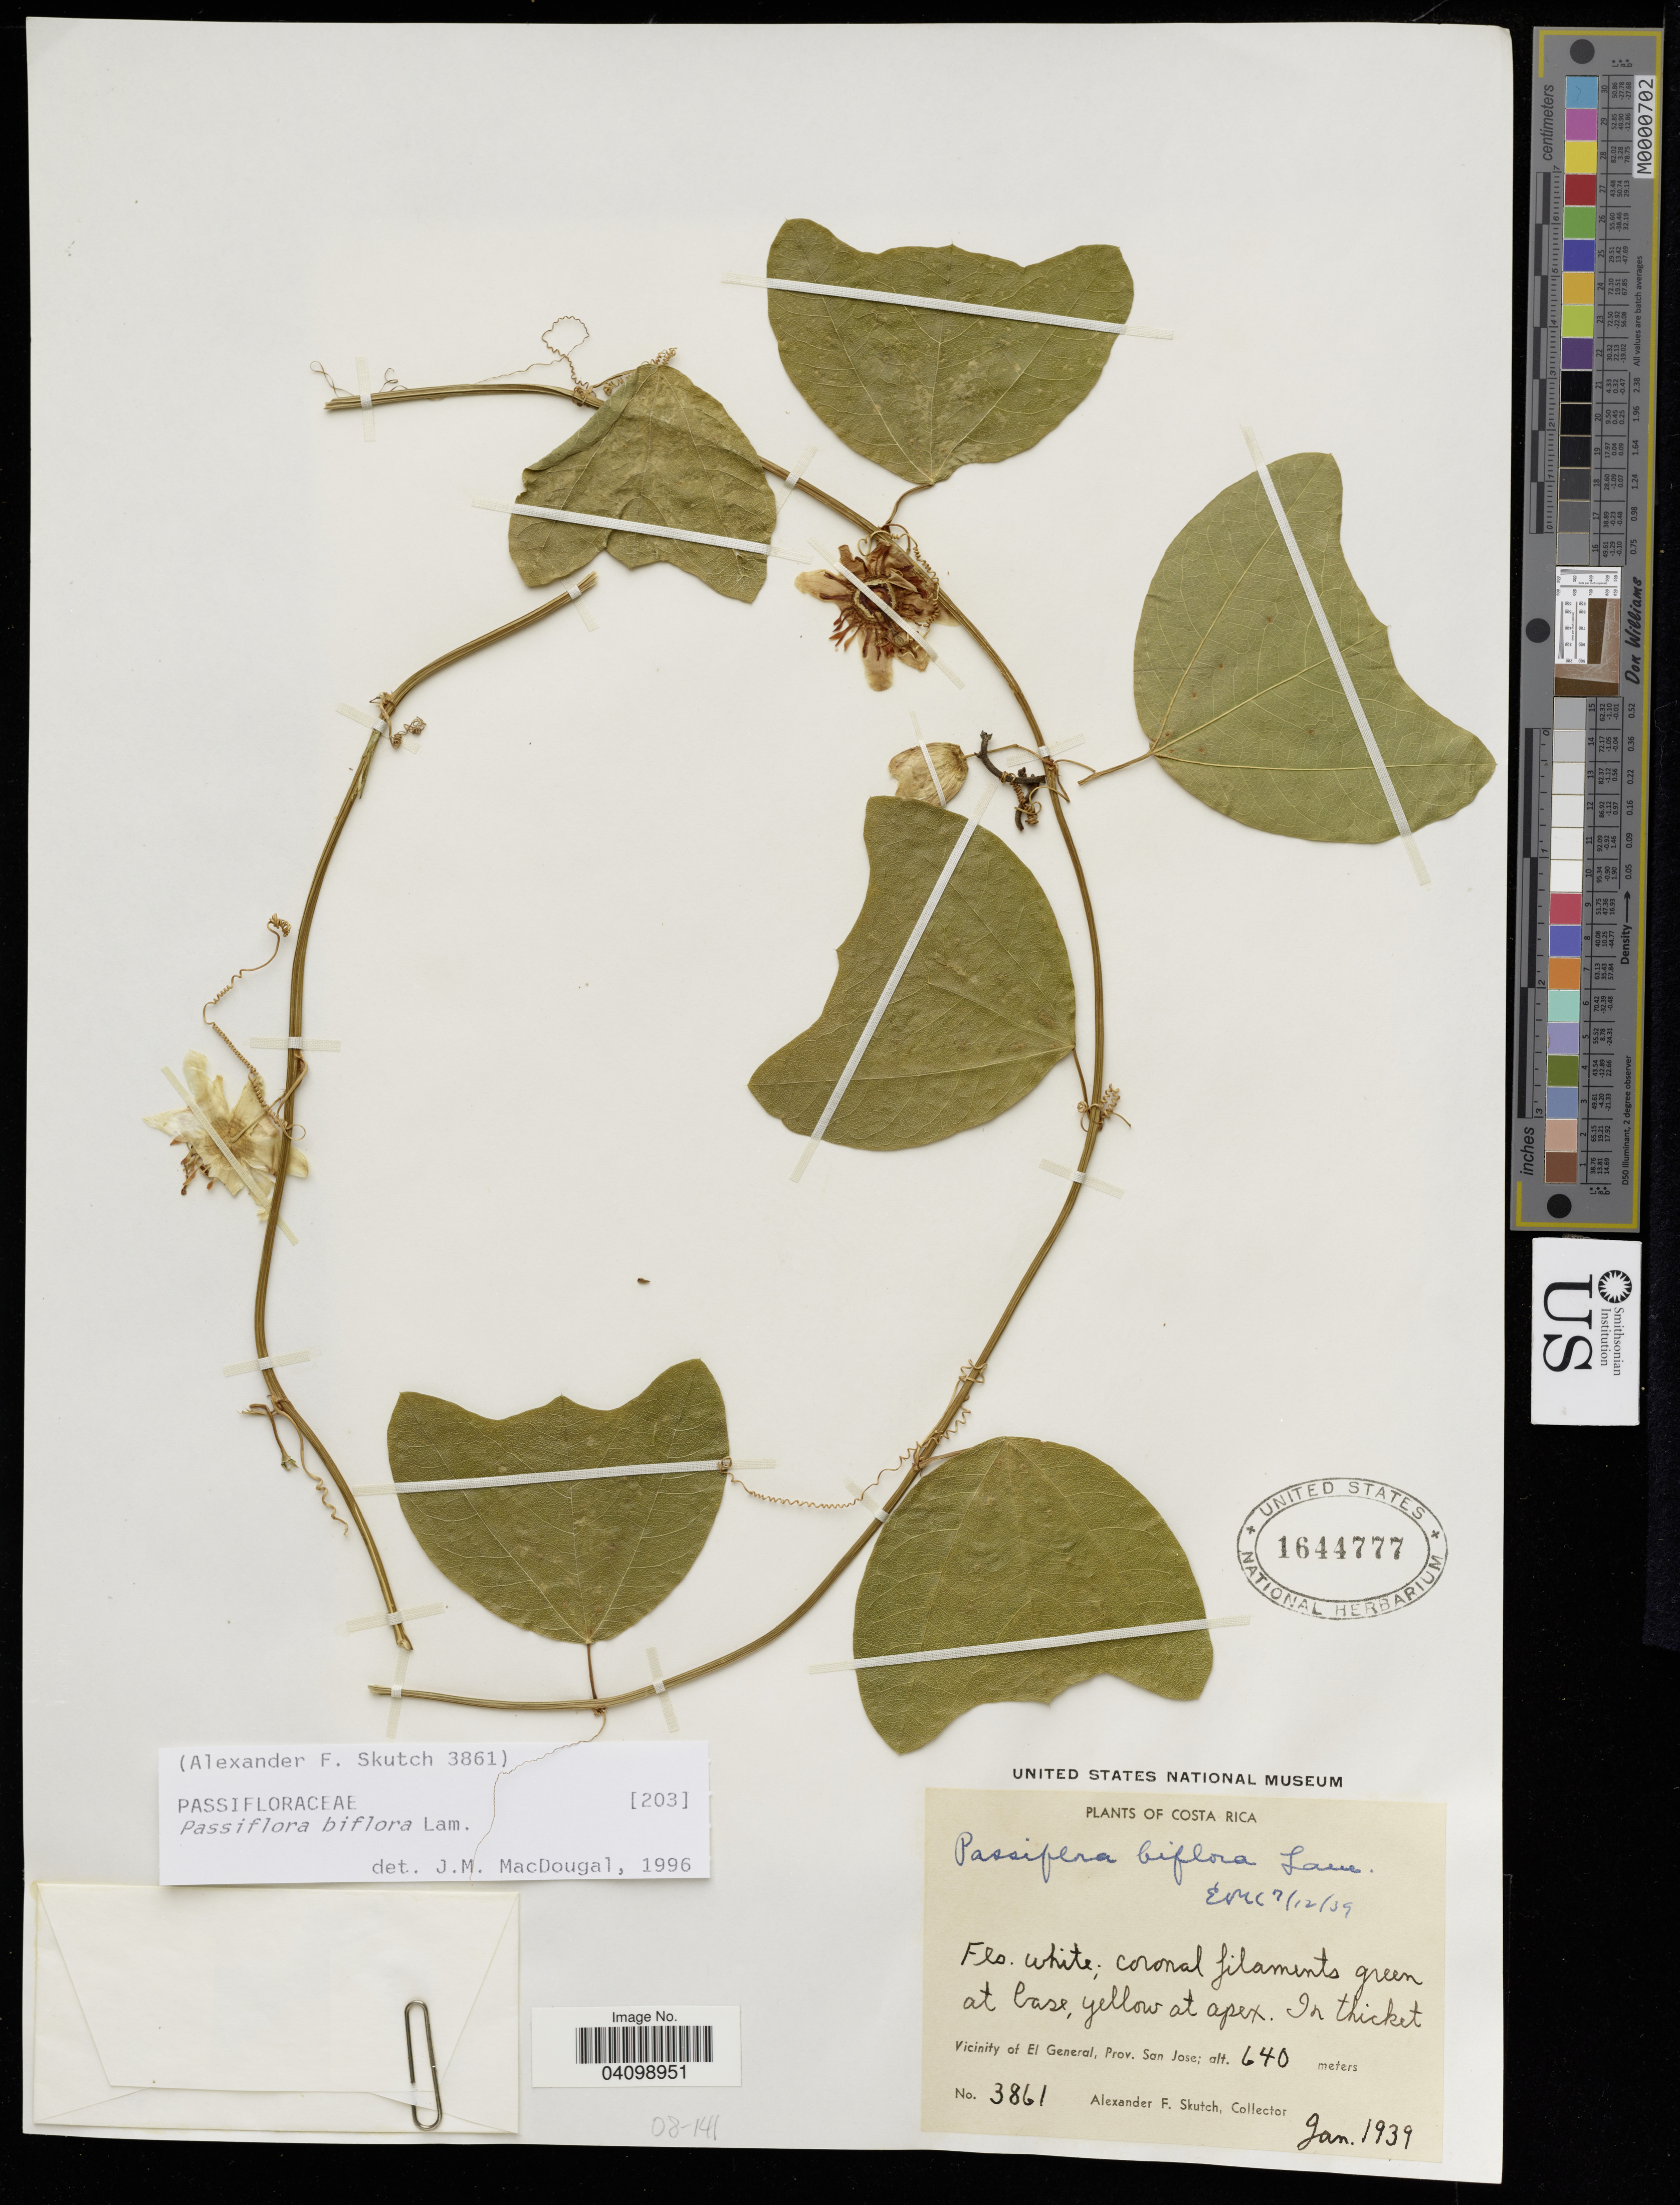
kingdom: Plantae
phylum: Tracheophyta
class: Magnoliopsida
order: Malpighiales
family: Passifloraceae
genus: Passiflora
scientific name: Passiflora biflora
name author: Lam.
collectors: A. F. Skutch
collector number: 3861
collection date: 1939-01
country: Costa Rica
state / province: San José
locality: Vicinity of El General.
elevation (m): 640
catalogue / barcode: US 1644777